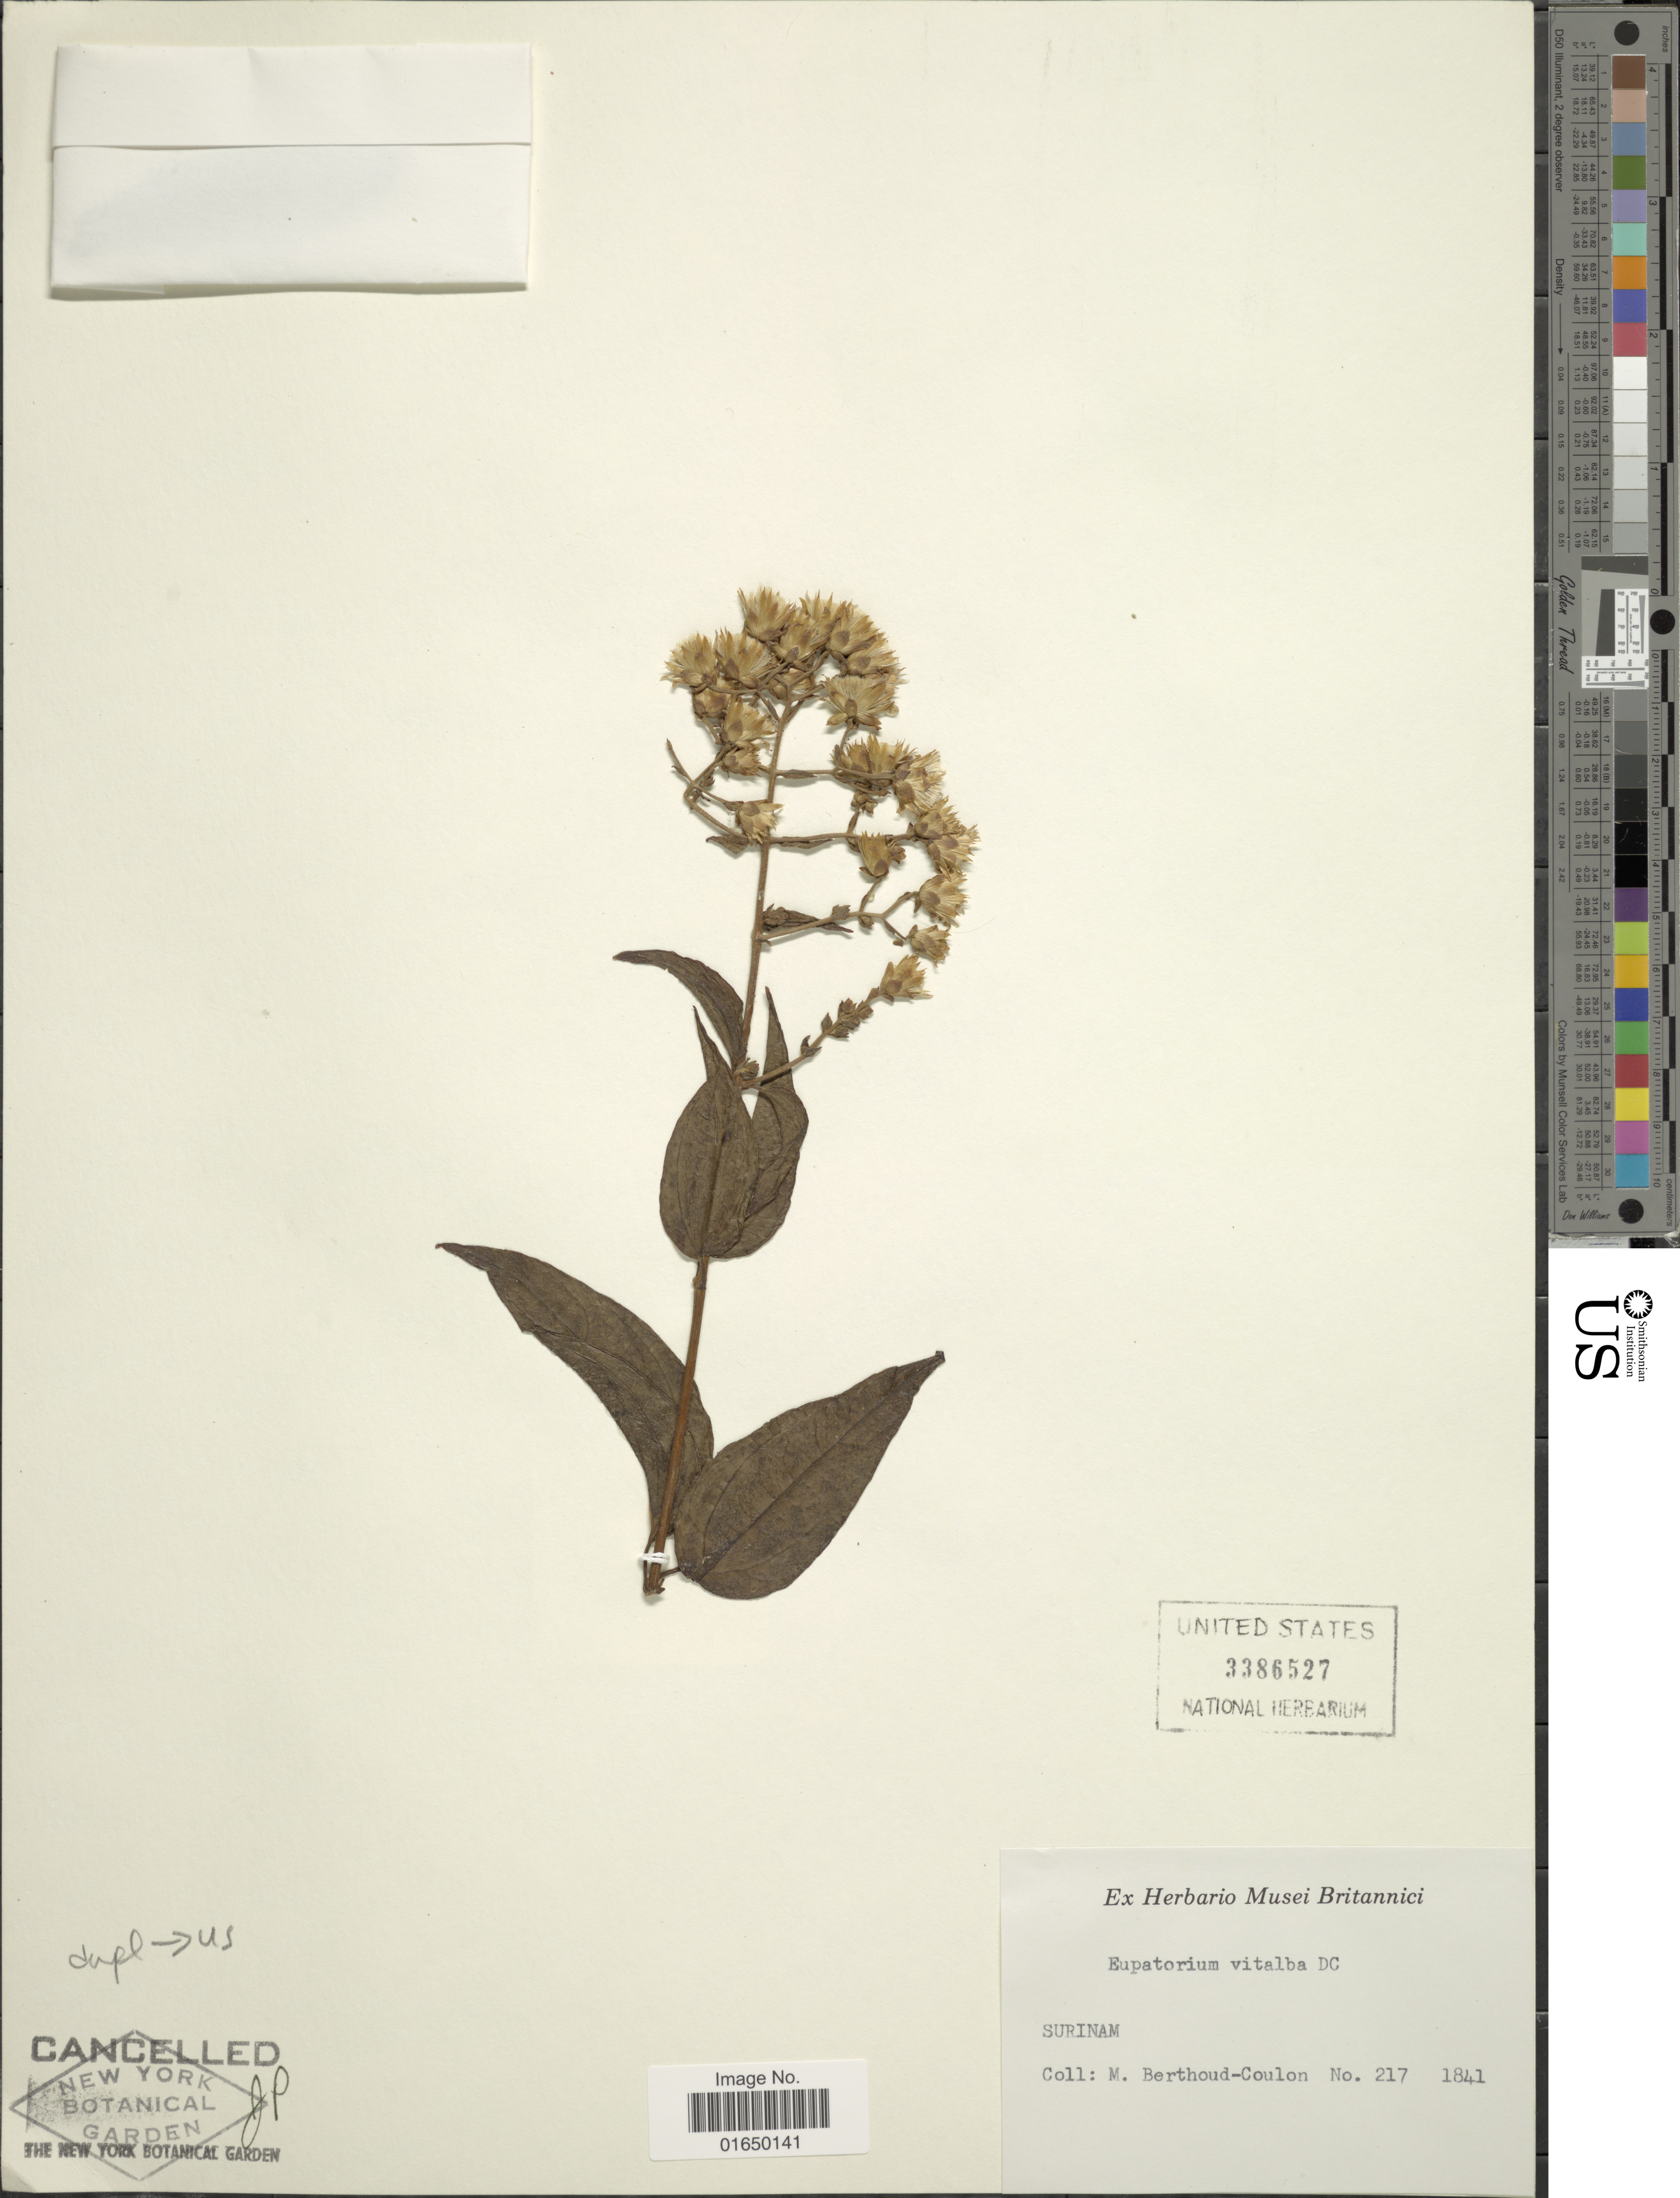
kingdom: Plantae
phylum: Tracheophyta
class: Magnoliopsida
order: Asterales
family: Asteraceae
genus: Heterocondylus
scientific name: Heterocondylus vitalbae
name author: (DC.) R.M. King & H. Rob.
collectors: C. Berthoud-Coulon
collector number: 217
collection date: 1841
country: Suriname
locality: Surinam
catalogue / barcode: US 3386527